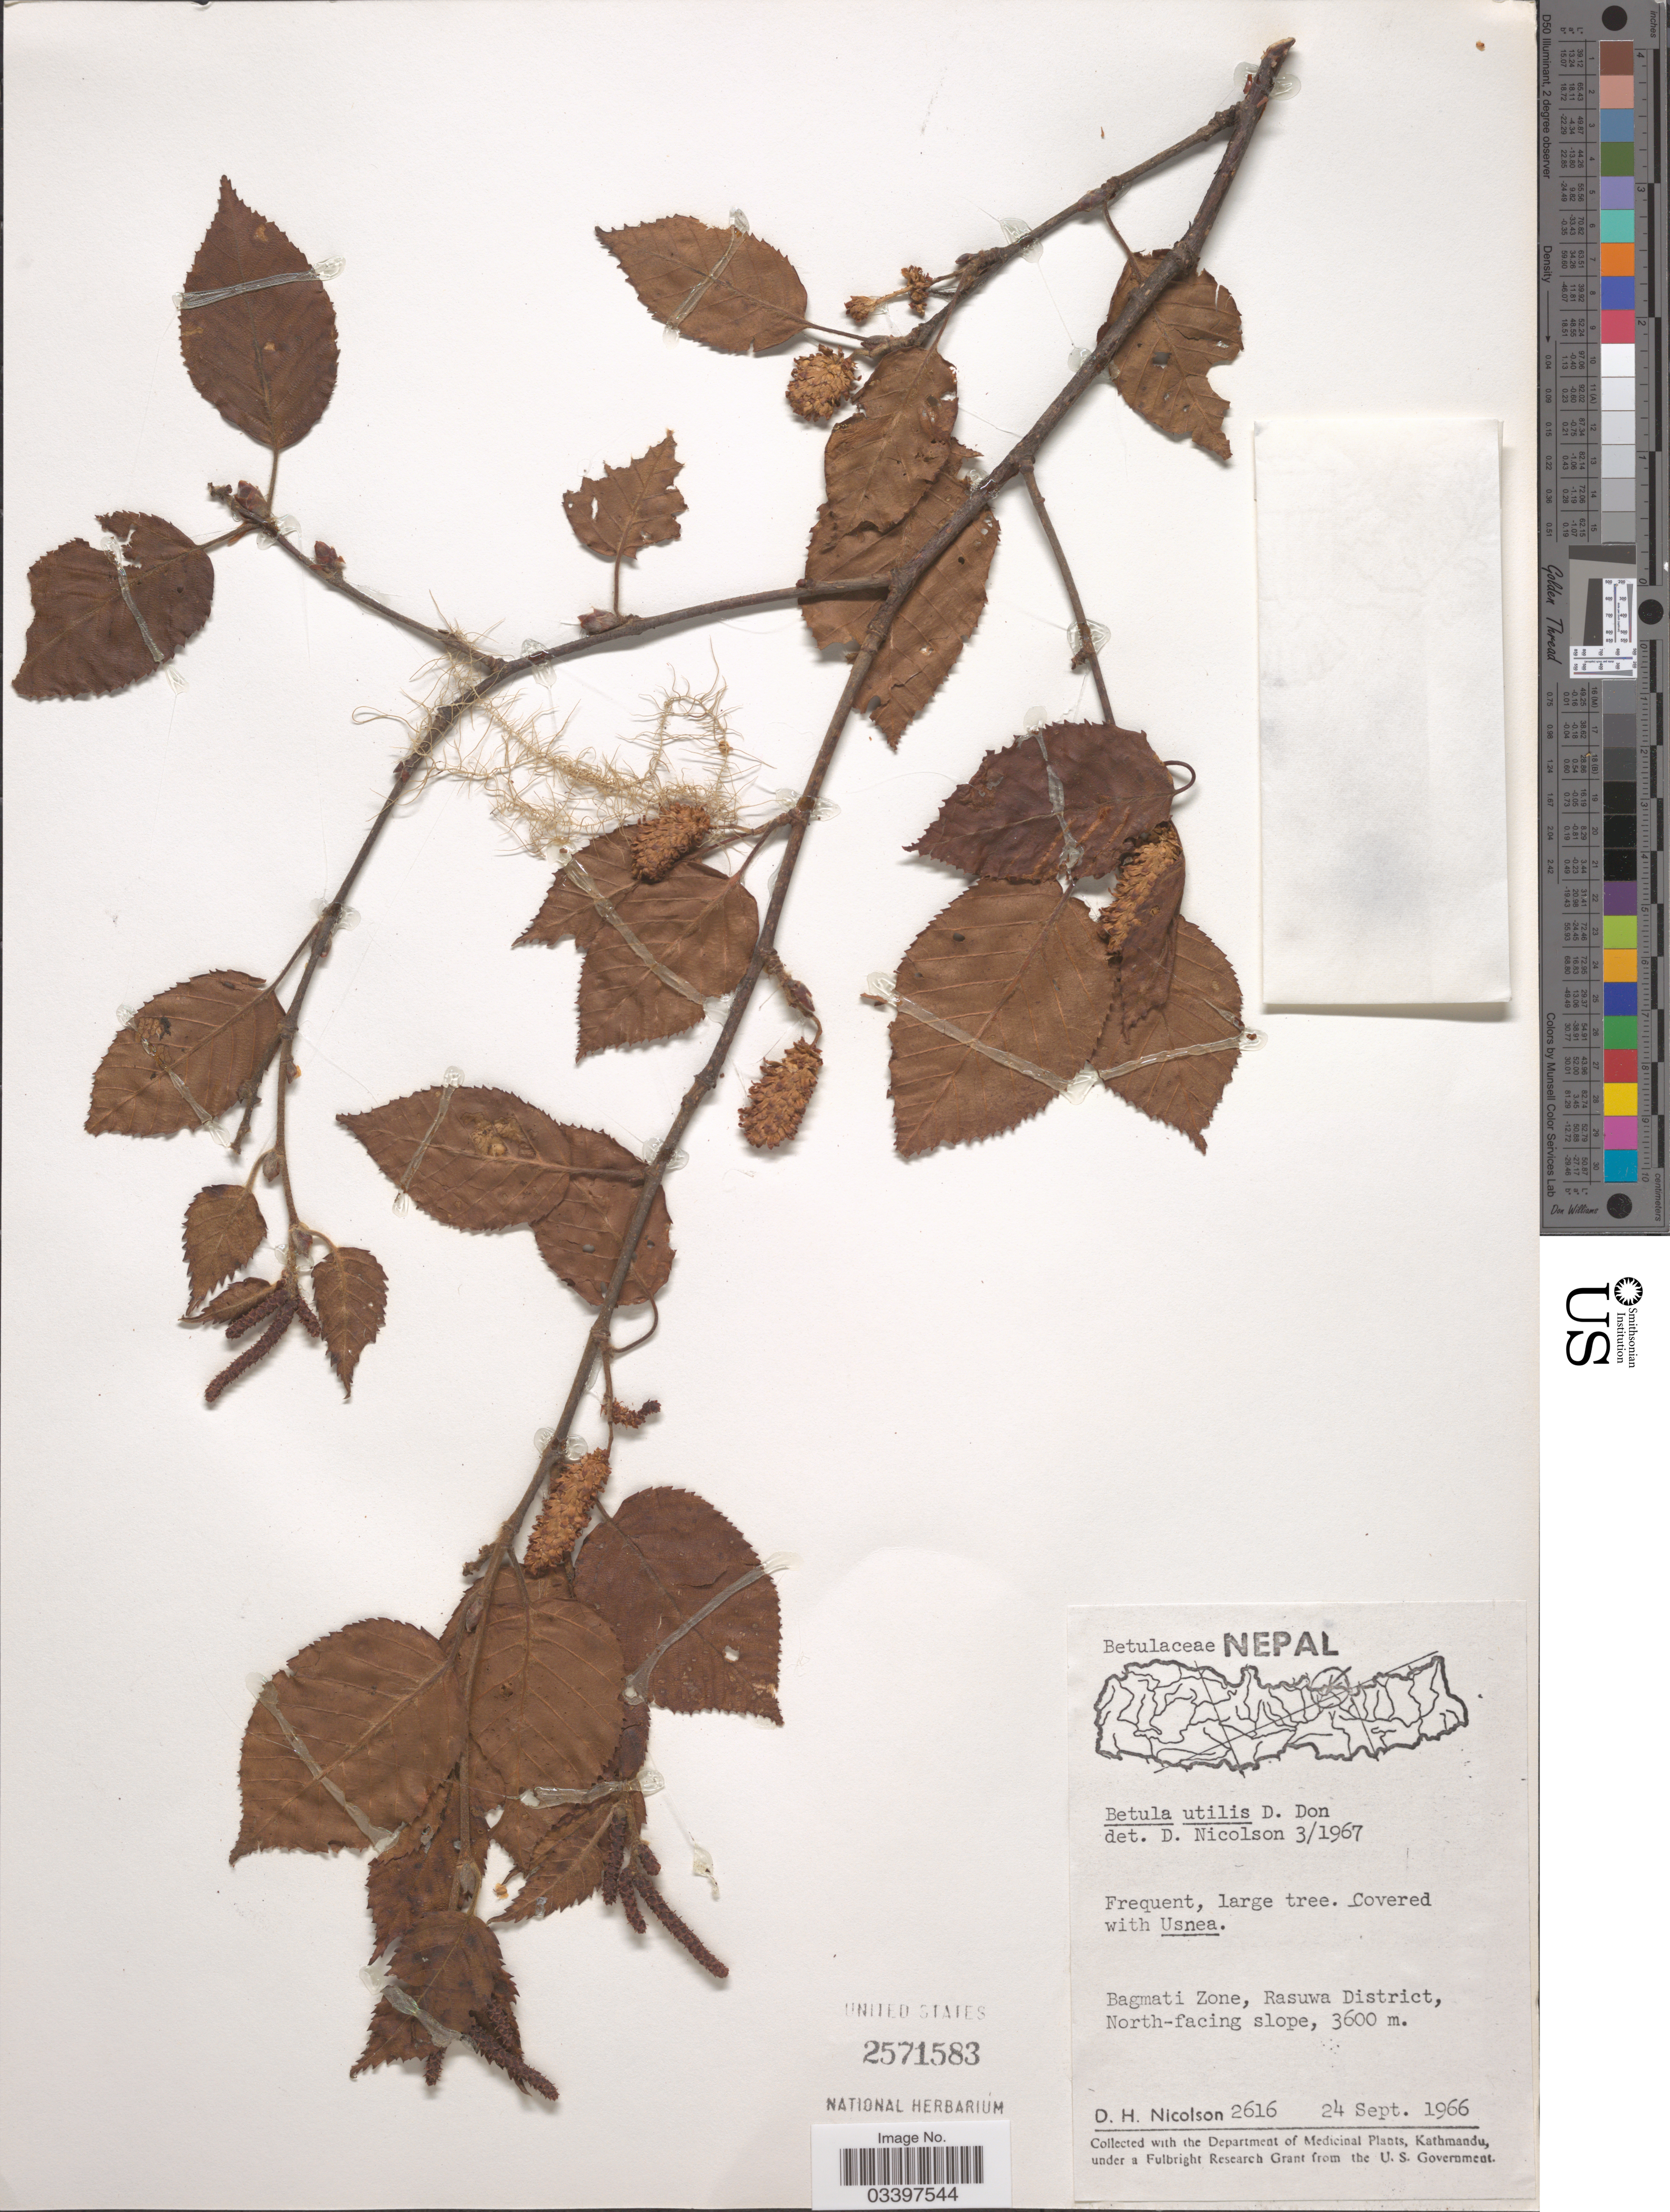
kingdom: Plantae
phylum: Tracheophyta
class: Magnoliopsida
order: Fagales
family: Betulaceae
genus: Betula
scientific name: Betula utilis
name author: D. Don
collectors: D. H. Nicolson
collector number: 2616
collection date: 1966-09-24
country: Nepal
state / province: Bagmati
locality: Bagmati Zone, Rasuwa District, North-facing slope.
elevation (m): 3600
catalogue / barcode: US 2571583